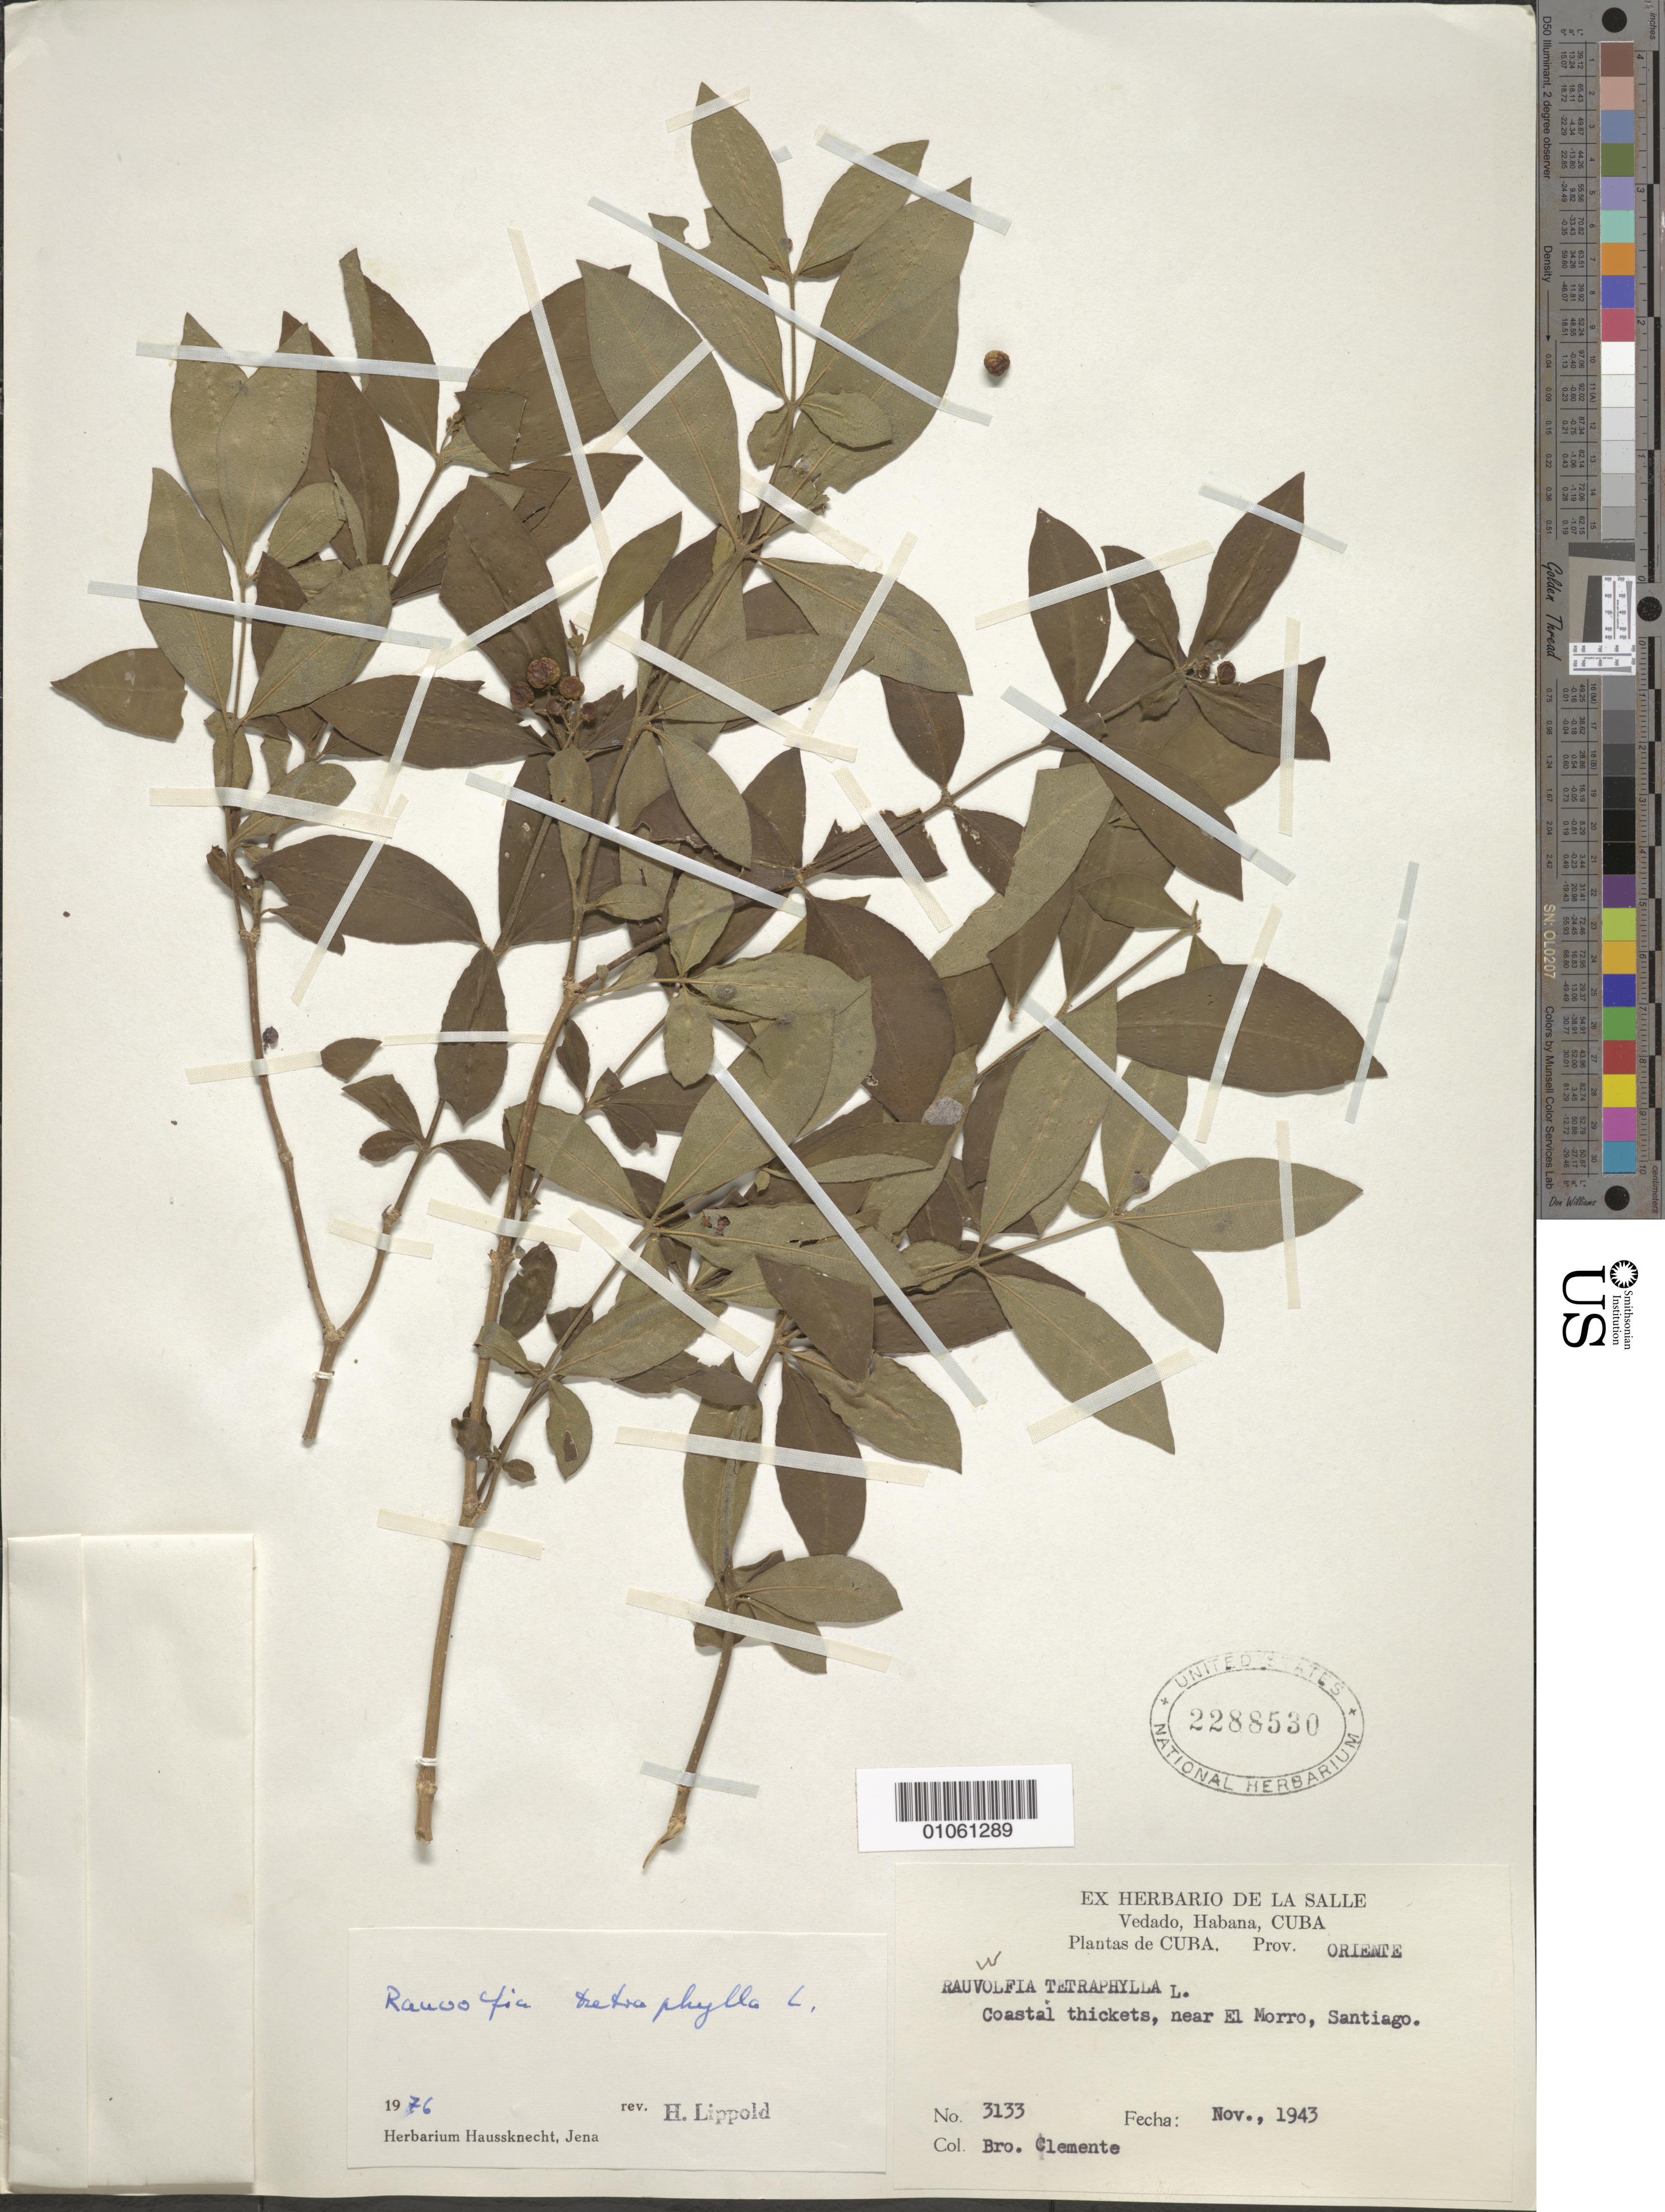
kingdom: Plantae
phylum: Tracheophyta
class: Magnoliopsida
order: Gentianales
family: Apocynaceae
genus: Rauvolfia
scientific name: Rauvolfia tetraphylla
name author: L.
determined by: Lippold, Hans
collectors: Bro. Clemente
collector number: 3133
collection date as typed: Nov 1943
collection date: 1943-11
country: Cuba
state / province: Santiago de Cuba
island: Cuba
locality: El Morro, Santiago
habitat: Coastal thickets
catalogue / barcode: US 2288530